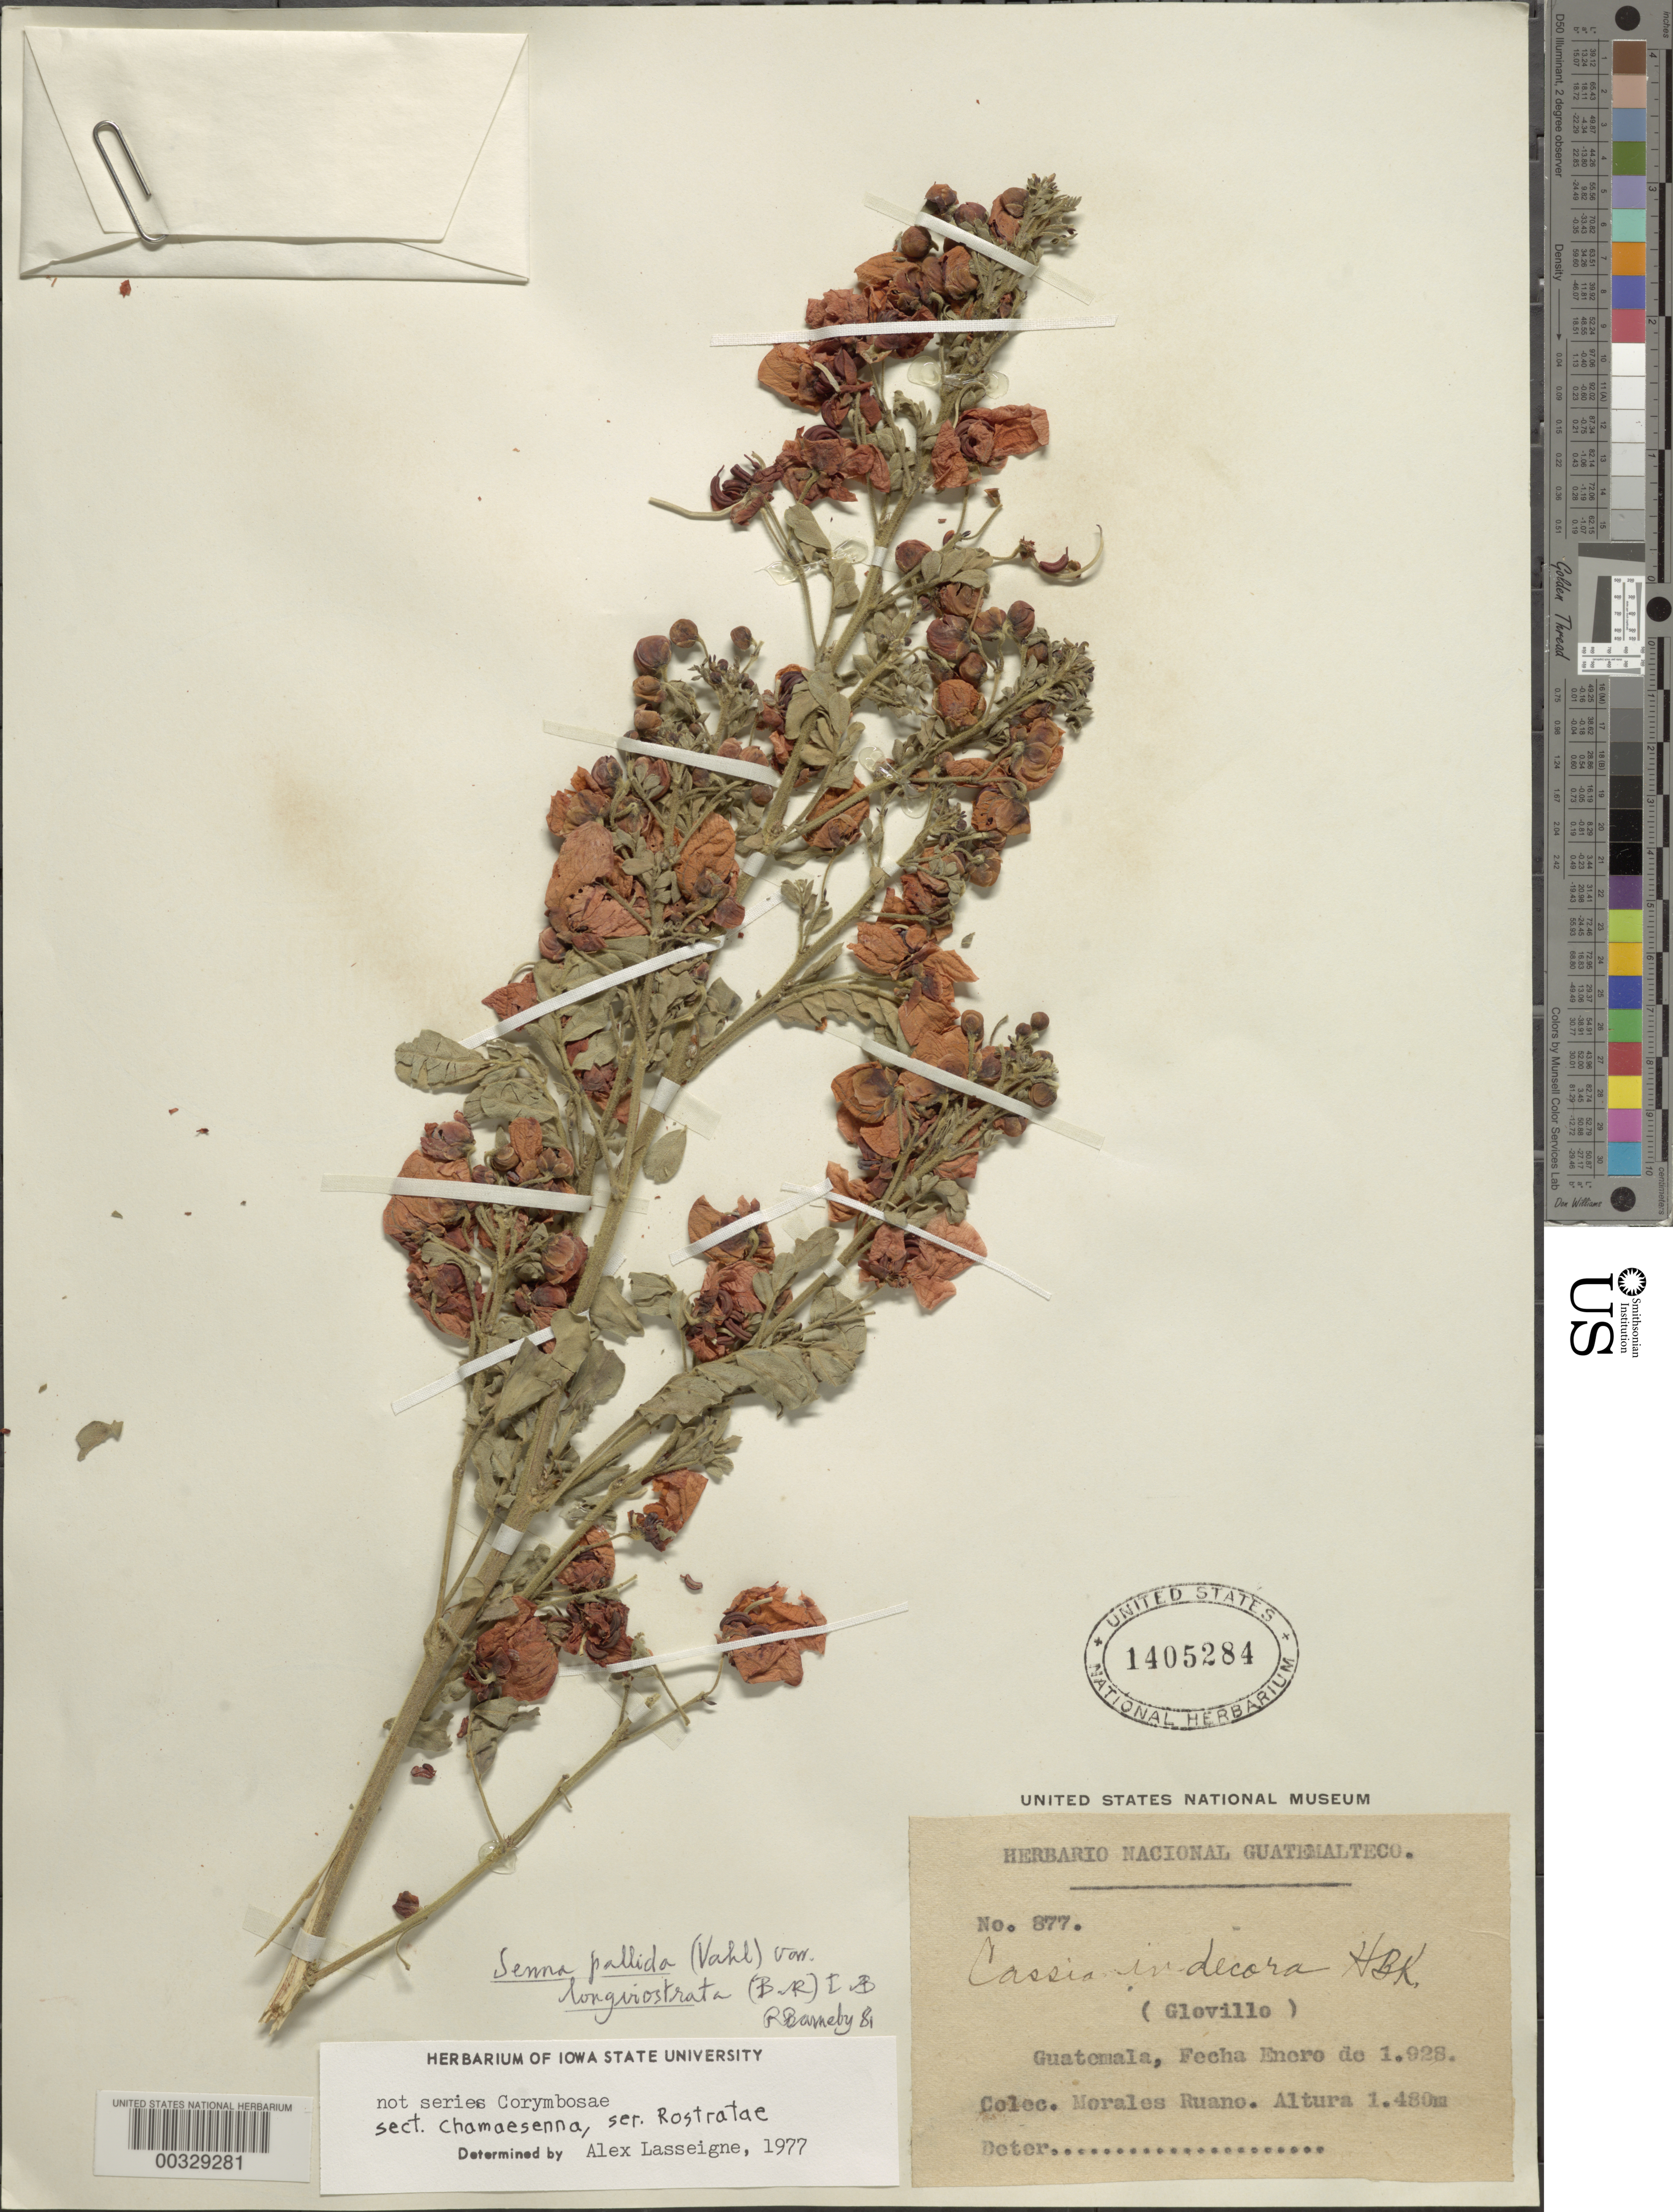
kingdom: Plantae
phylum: Tracheophyta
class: Magnoliopsida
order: Fabales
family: Fabaceae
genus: Senna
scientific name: Senna pallida var. longirostrata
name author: (Britton & Rose) H.S. Irwin & Barneby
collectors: M. Ruano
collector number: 877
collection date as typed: Jan 1928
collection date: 1928-01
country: Guatemala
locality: Glovillo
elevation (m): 1480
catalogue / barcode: US 1405284